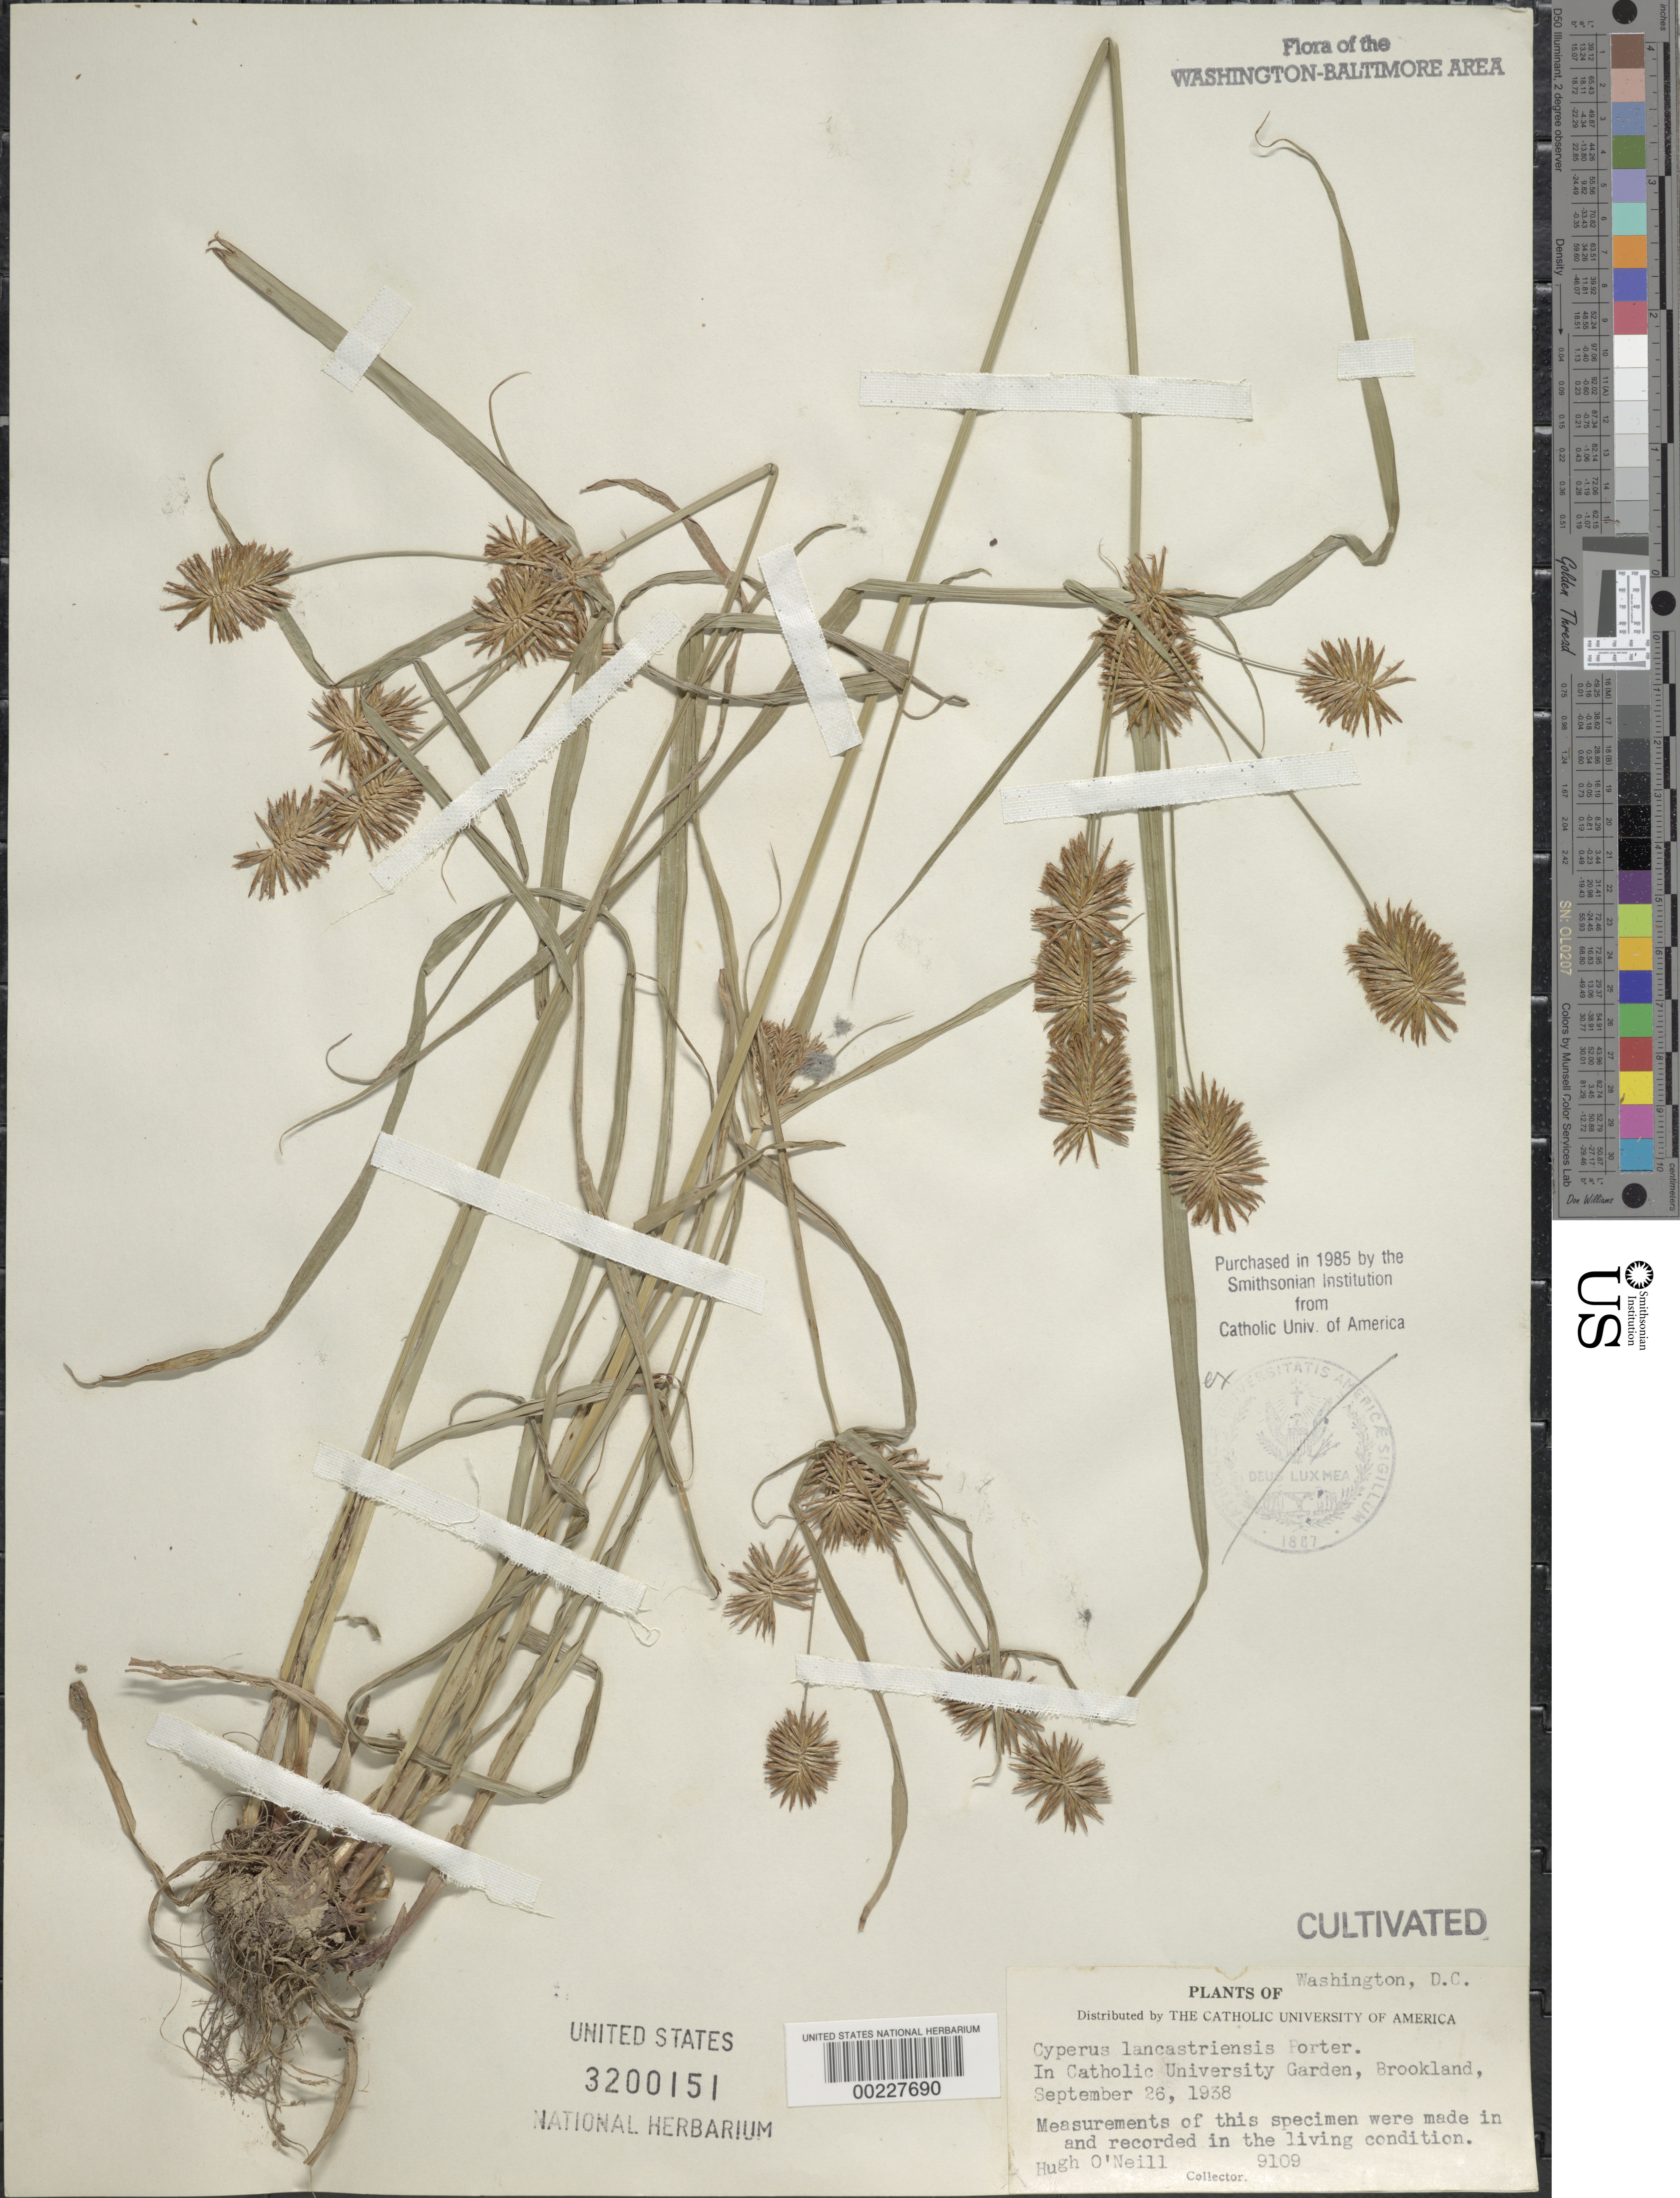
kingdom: Plantae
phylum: Tracheophyta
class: Liliopsida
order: Poales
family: Cyperaceae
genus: Cyperus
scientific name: Cyperus lancastriensis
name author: Porter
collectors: H. O'Neill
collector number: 9109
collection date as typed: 26 Sep 1938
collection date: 1938-09-26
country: United States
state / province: District of Columbia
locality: Brookland, Catholic University garden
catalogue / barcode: US 3200151